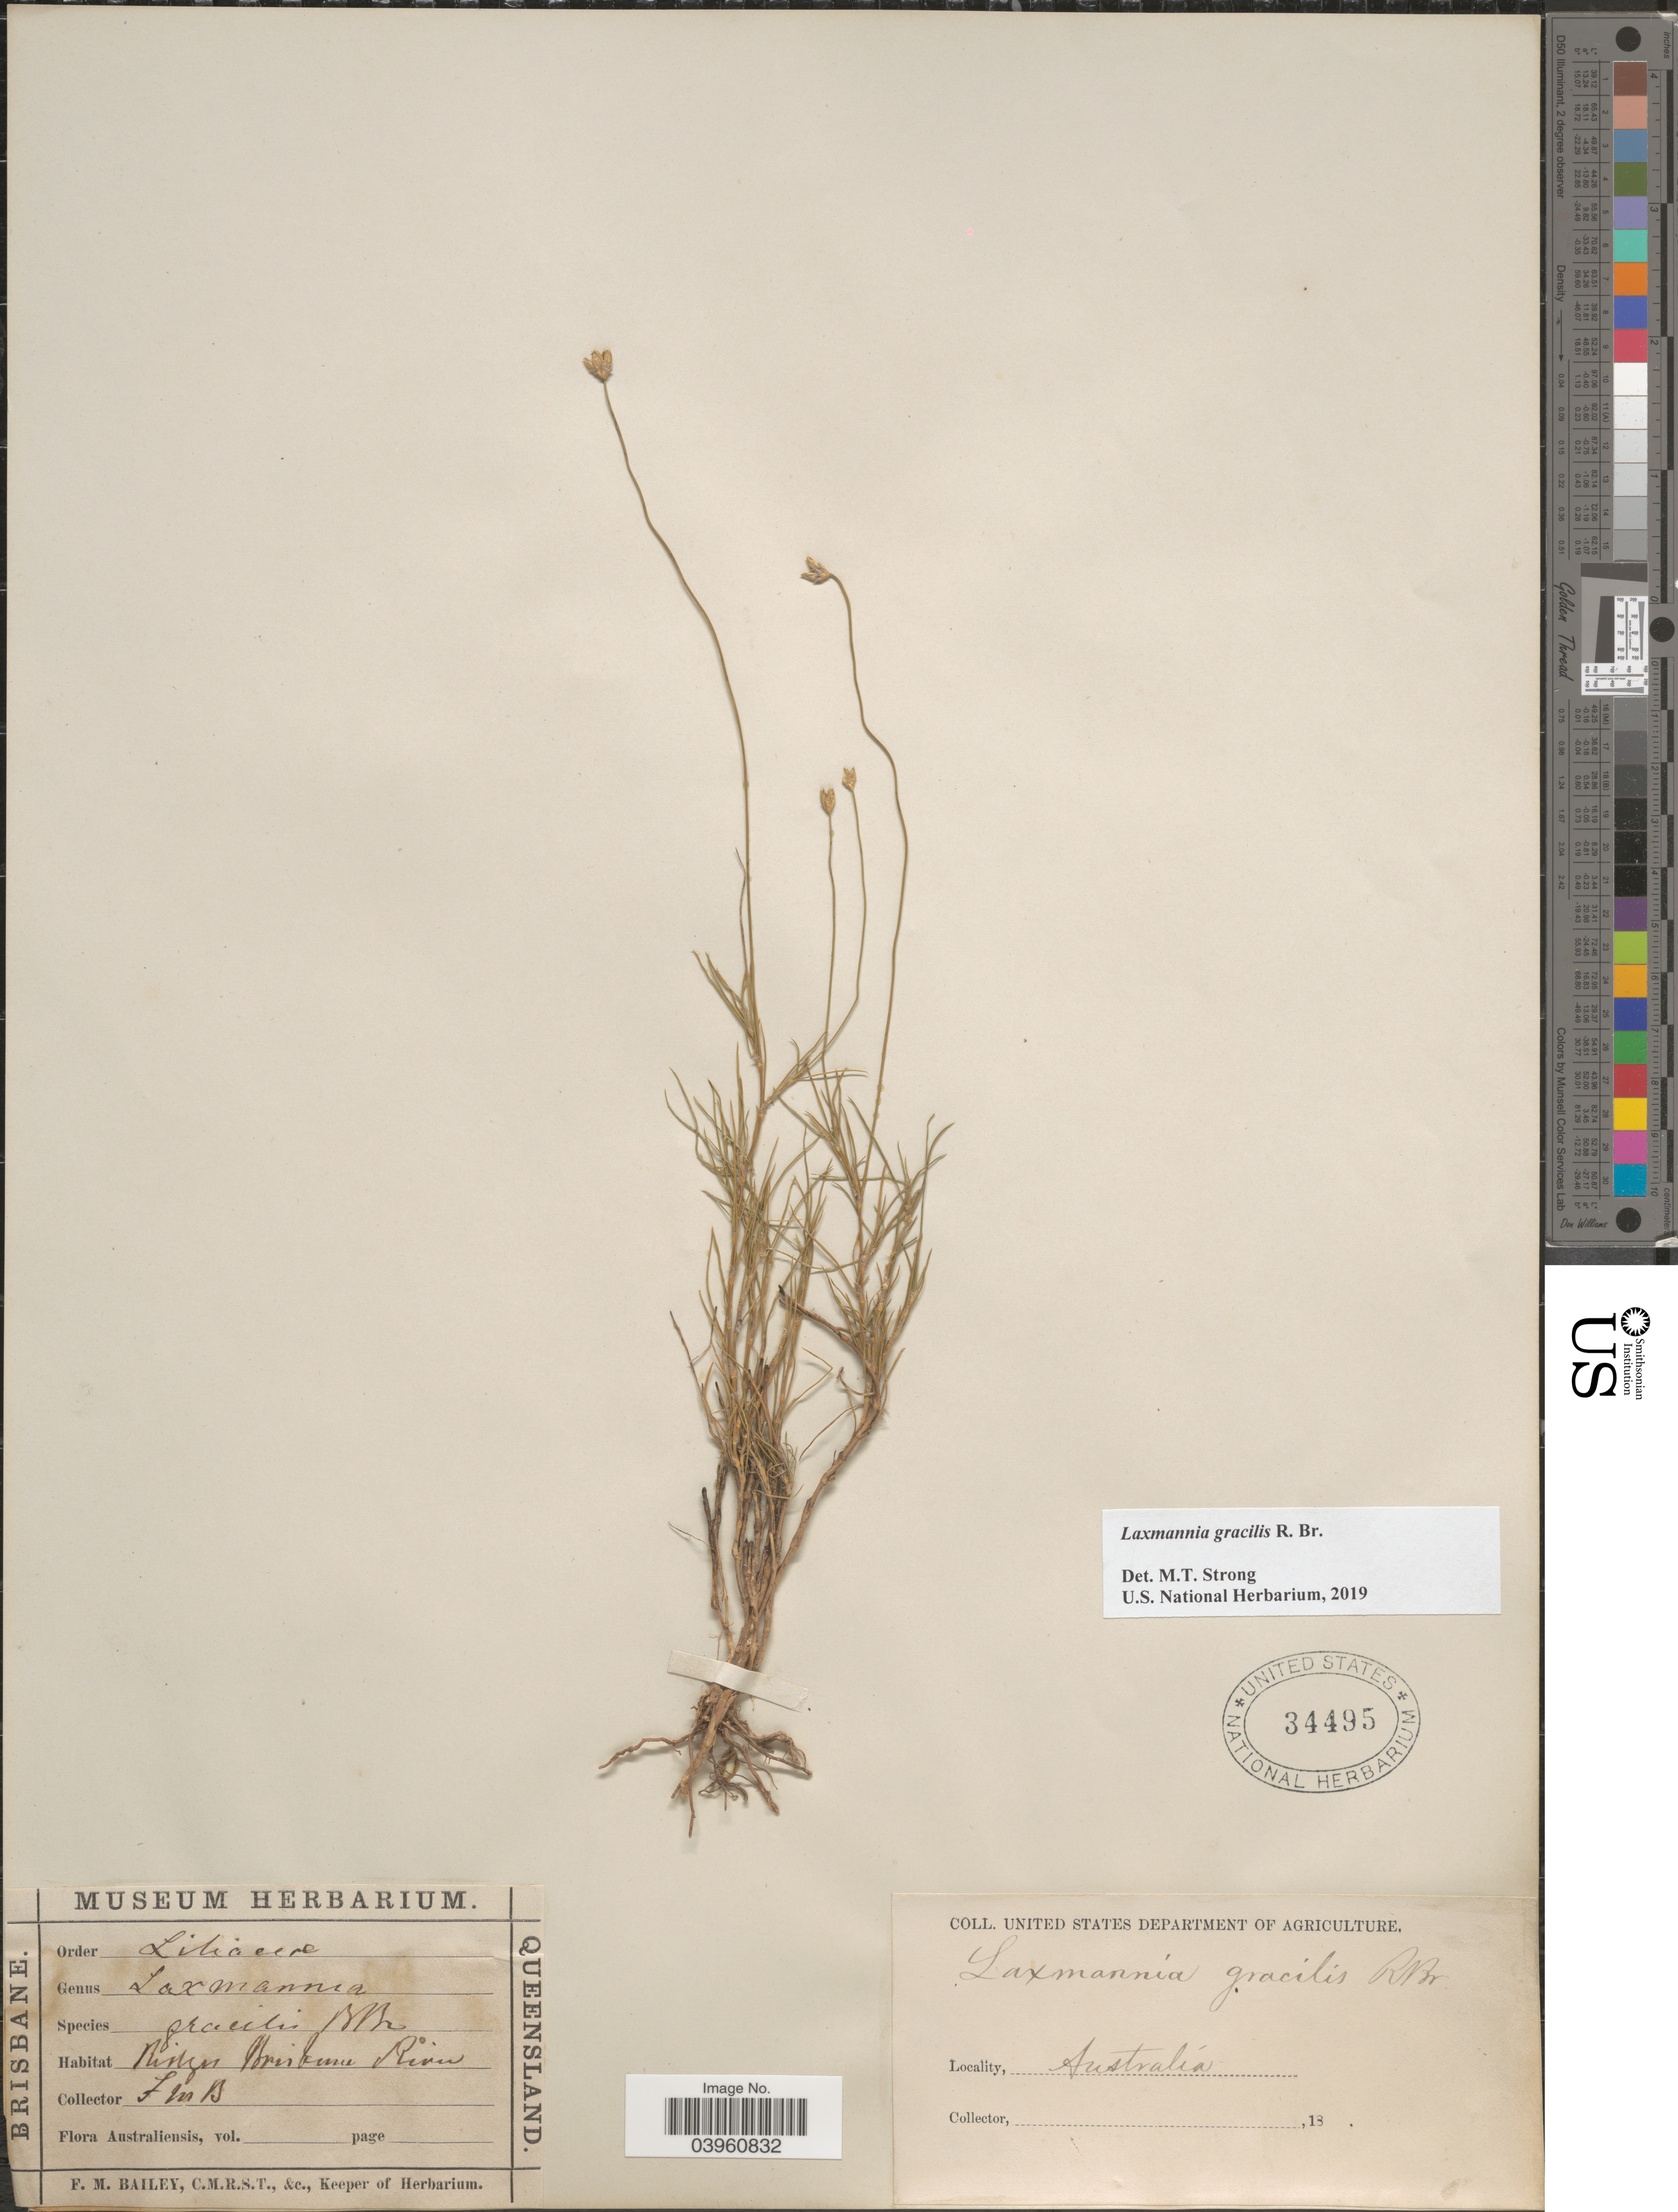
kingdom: Plantae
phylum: Tracheophyta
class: Liliopsida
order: Asparagales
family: Asparagaceae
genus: Laxmannia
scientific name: Laxmannia gracilis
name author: R. Br.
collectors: F. M. Bailey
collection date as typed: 18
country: Australia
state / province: Queensland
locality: Brisbane. Ridges Brisbane River.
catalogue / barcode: US 34495